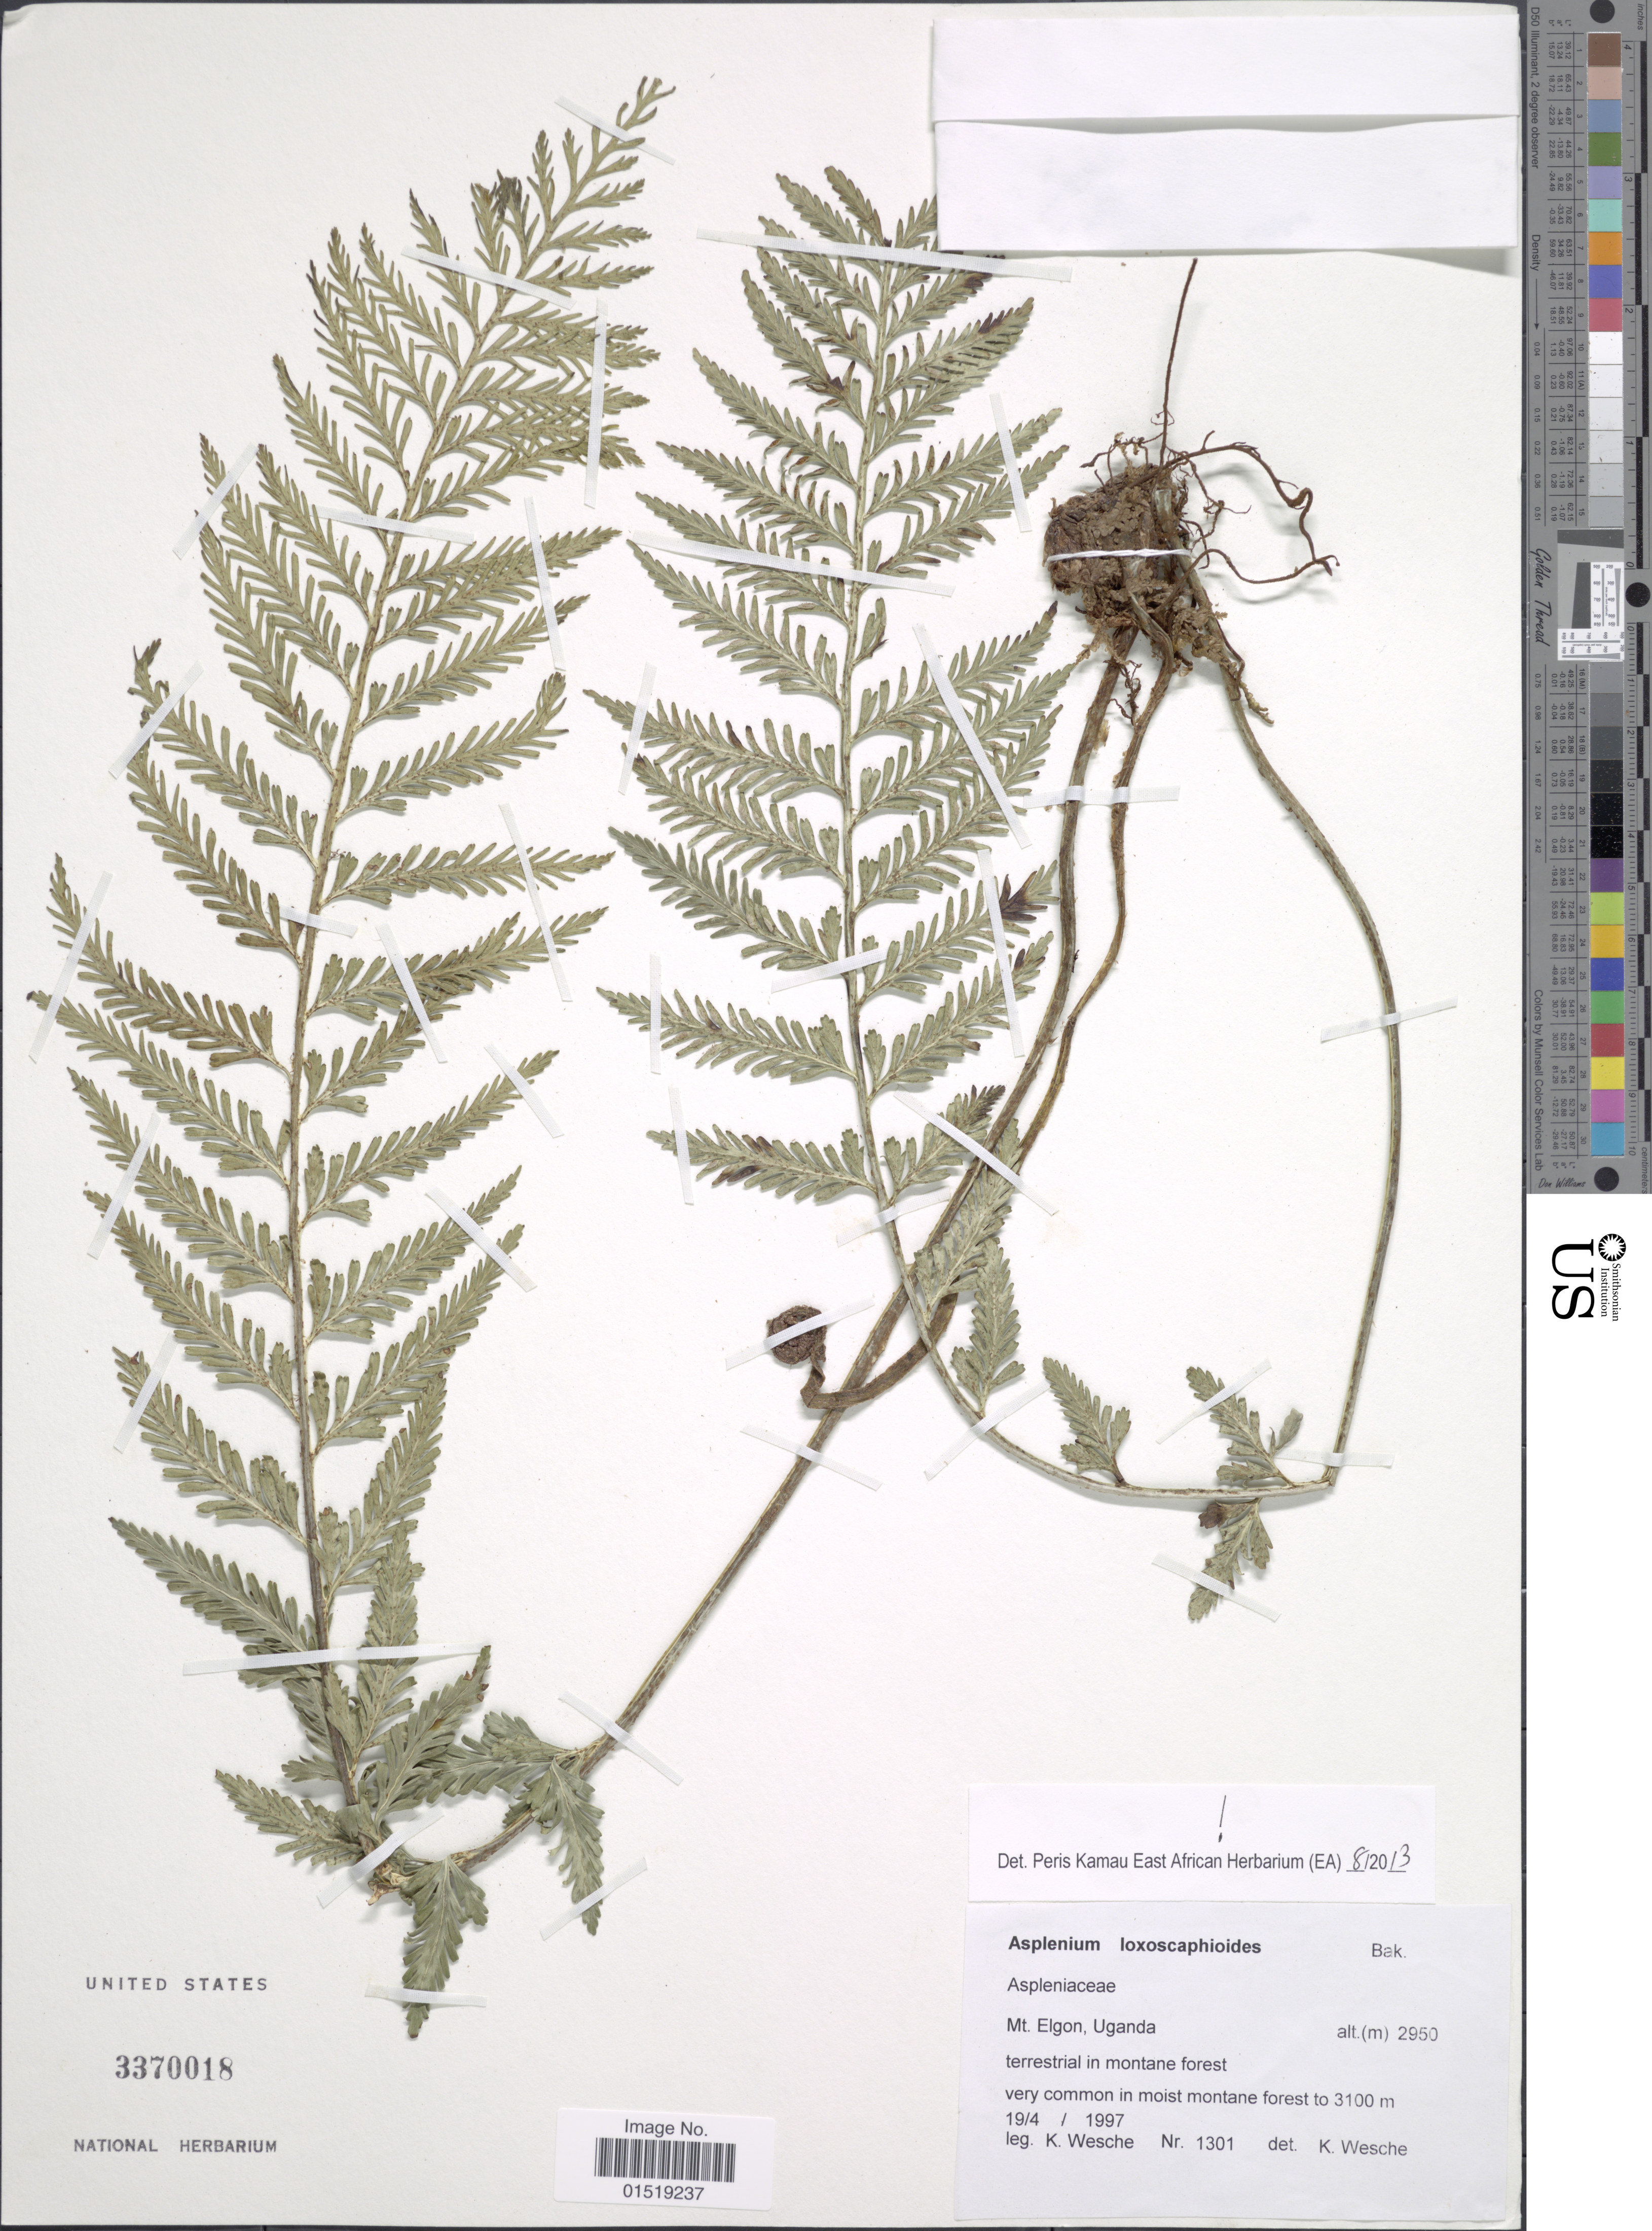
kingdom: Plantae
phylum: Tracheophyta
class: Polypodiopsida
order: Polypodiales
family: Aspleniaceae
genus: Asplenium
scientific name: Asplenium loxoscaphoides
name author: Baker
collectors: K. Wesche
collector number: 1301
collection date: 1997-04-19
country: Uganda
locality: Mt. Elgon.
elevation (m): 2950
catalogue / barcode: US 3370018